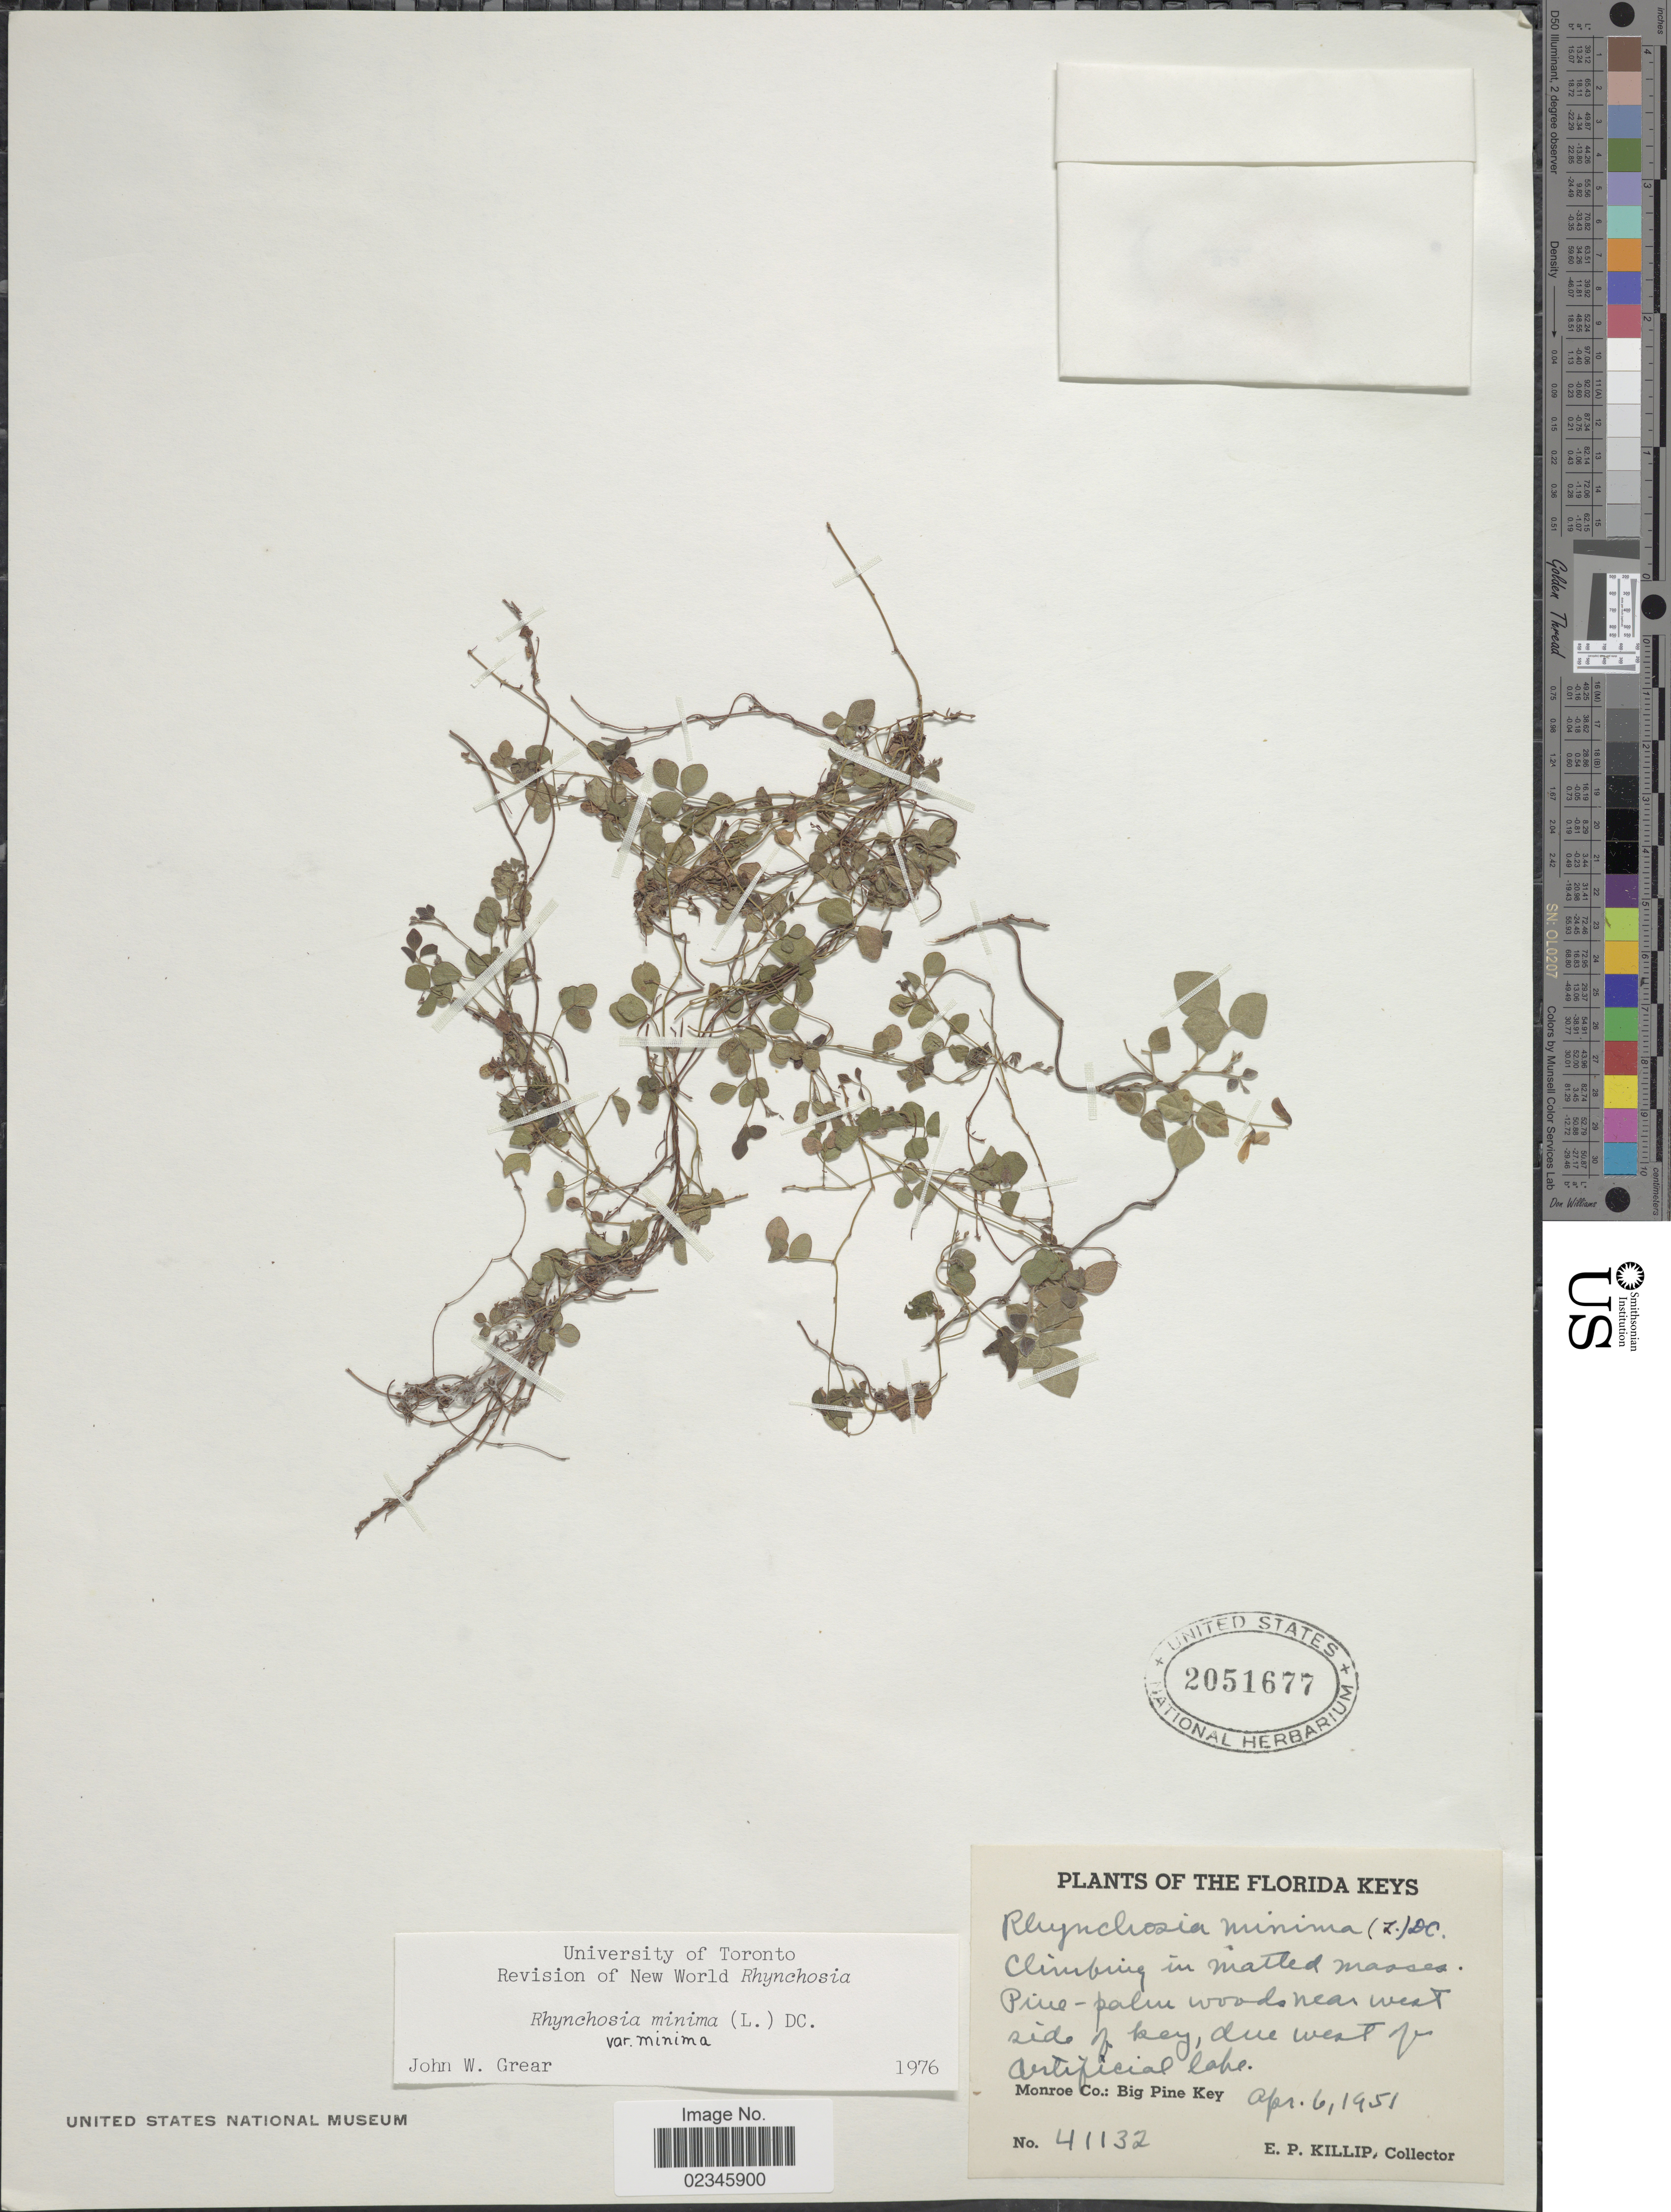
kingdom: Plantae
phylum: Tracheophyta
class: Magnoliopsida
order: Fabales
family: Fabaceae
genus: Rhynchosia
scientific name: Rhynchosia minima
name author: (L.) DC.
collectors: E. P. Killip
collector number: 41132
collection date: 1951-04-06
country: United States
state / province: Florida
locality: Near west side of key, due west of artificial lake, Monroe Co.: Big Pine Key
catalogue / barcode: US 2051677